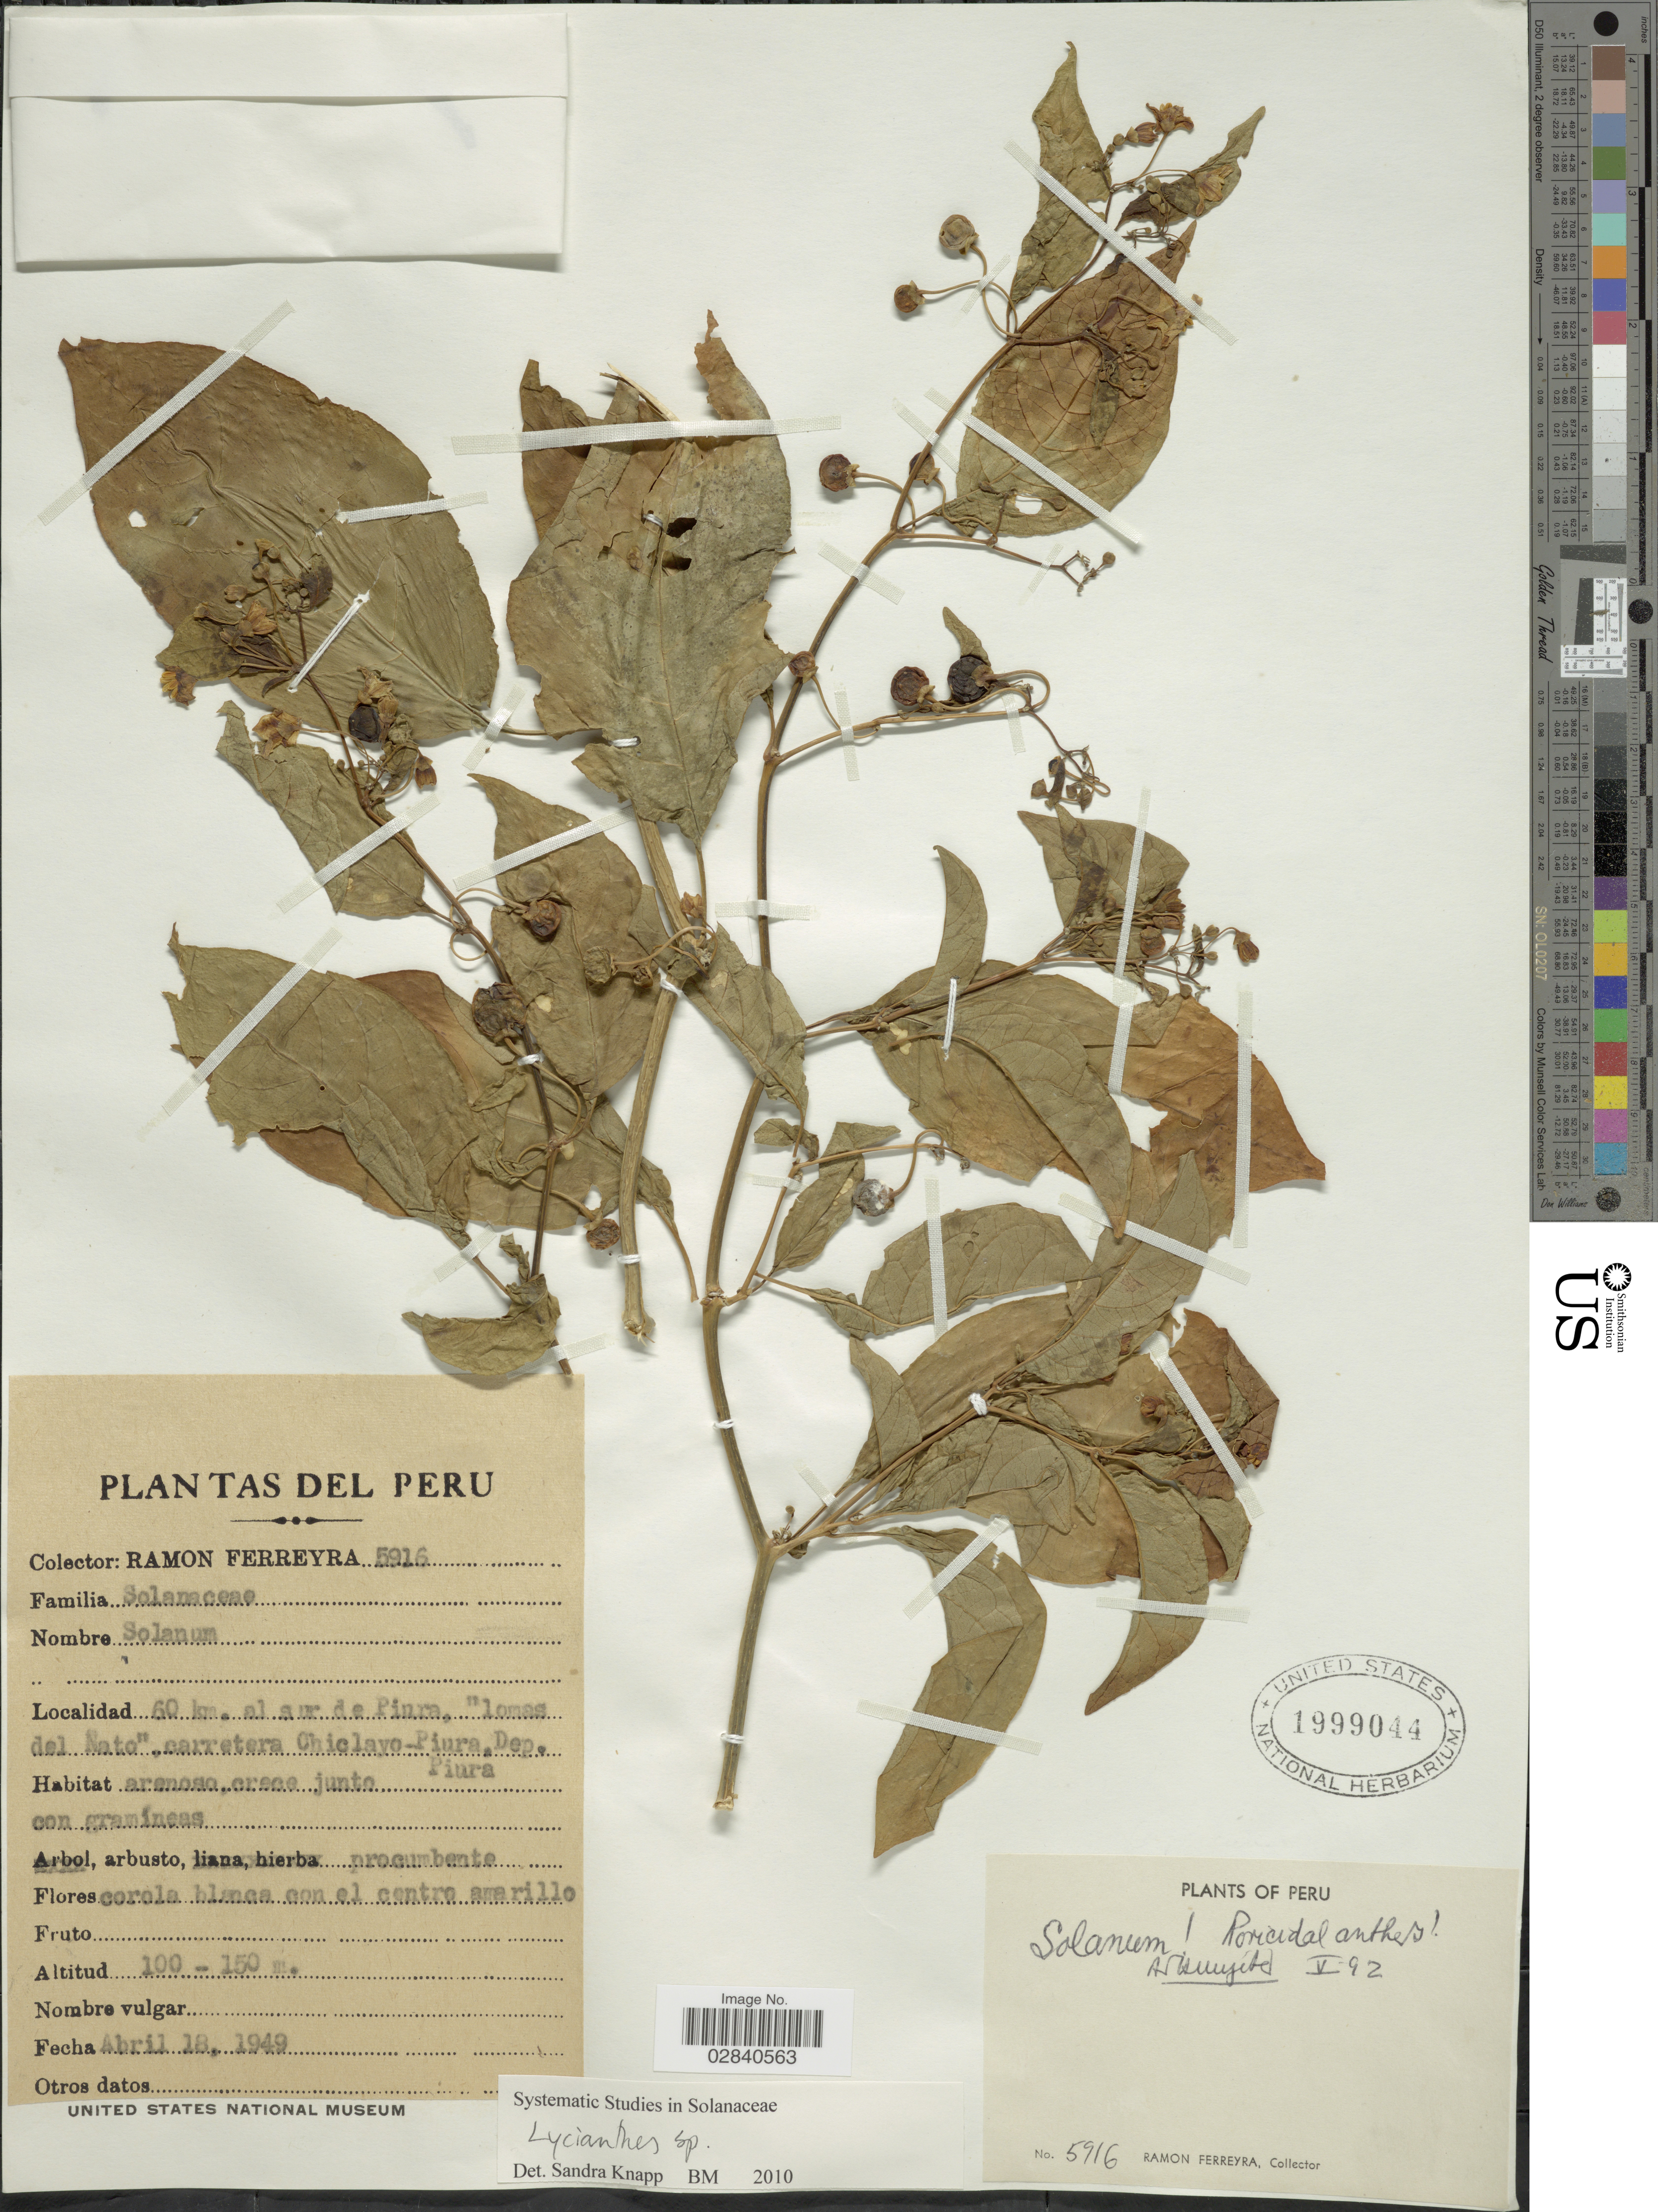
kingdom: Plantae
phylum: Tracheophyta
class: Magnoliopsida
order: Solanales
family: Solanaceae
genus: Lycianthes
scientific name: Lycianthes sp.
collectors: R. A. Ferreyra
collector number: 5916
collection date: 1949-04-18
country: Peru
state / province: Piura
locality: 60 km. al sur de Piura, "lomas del Nato", carretera Chiclavo-Piura, Dep. Piura.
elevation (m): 100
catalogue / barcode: US 1999044